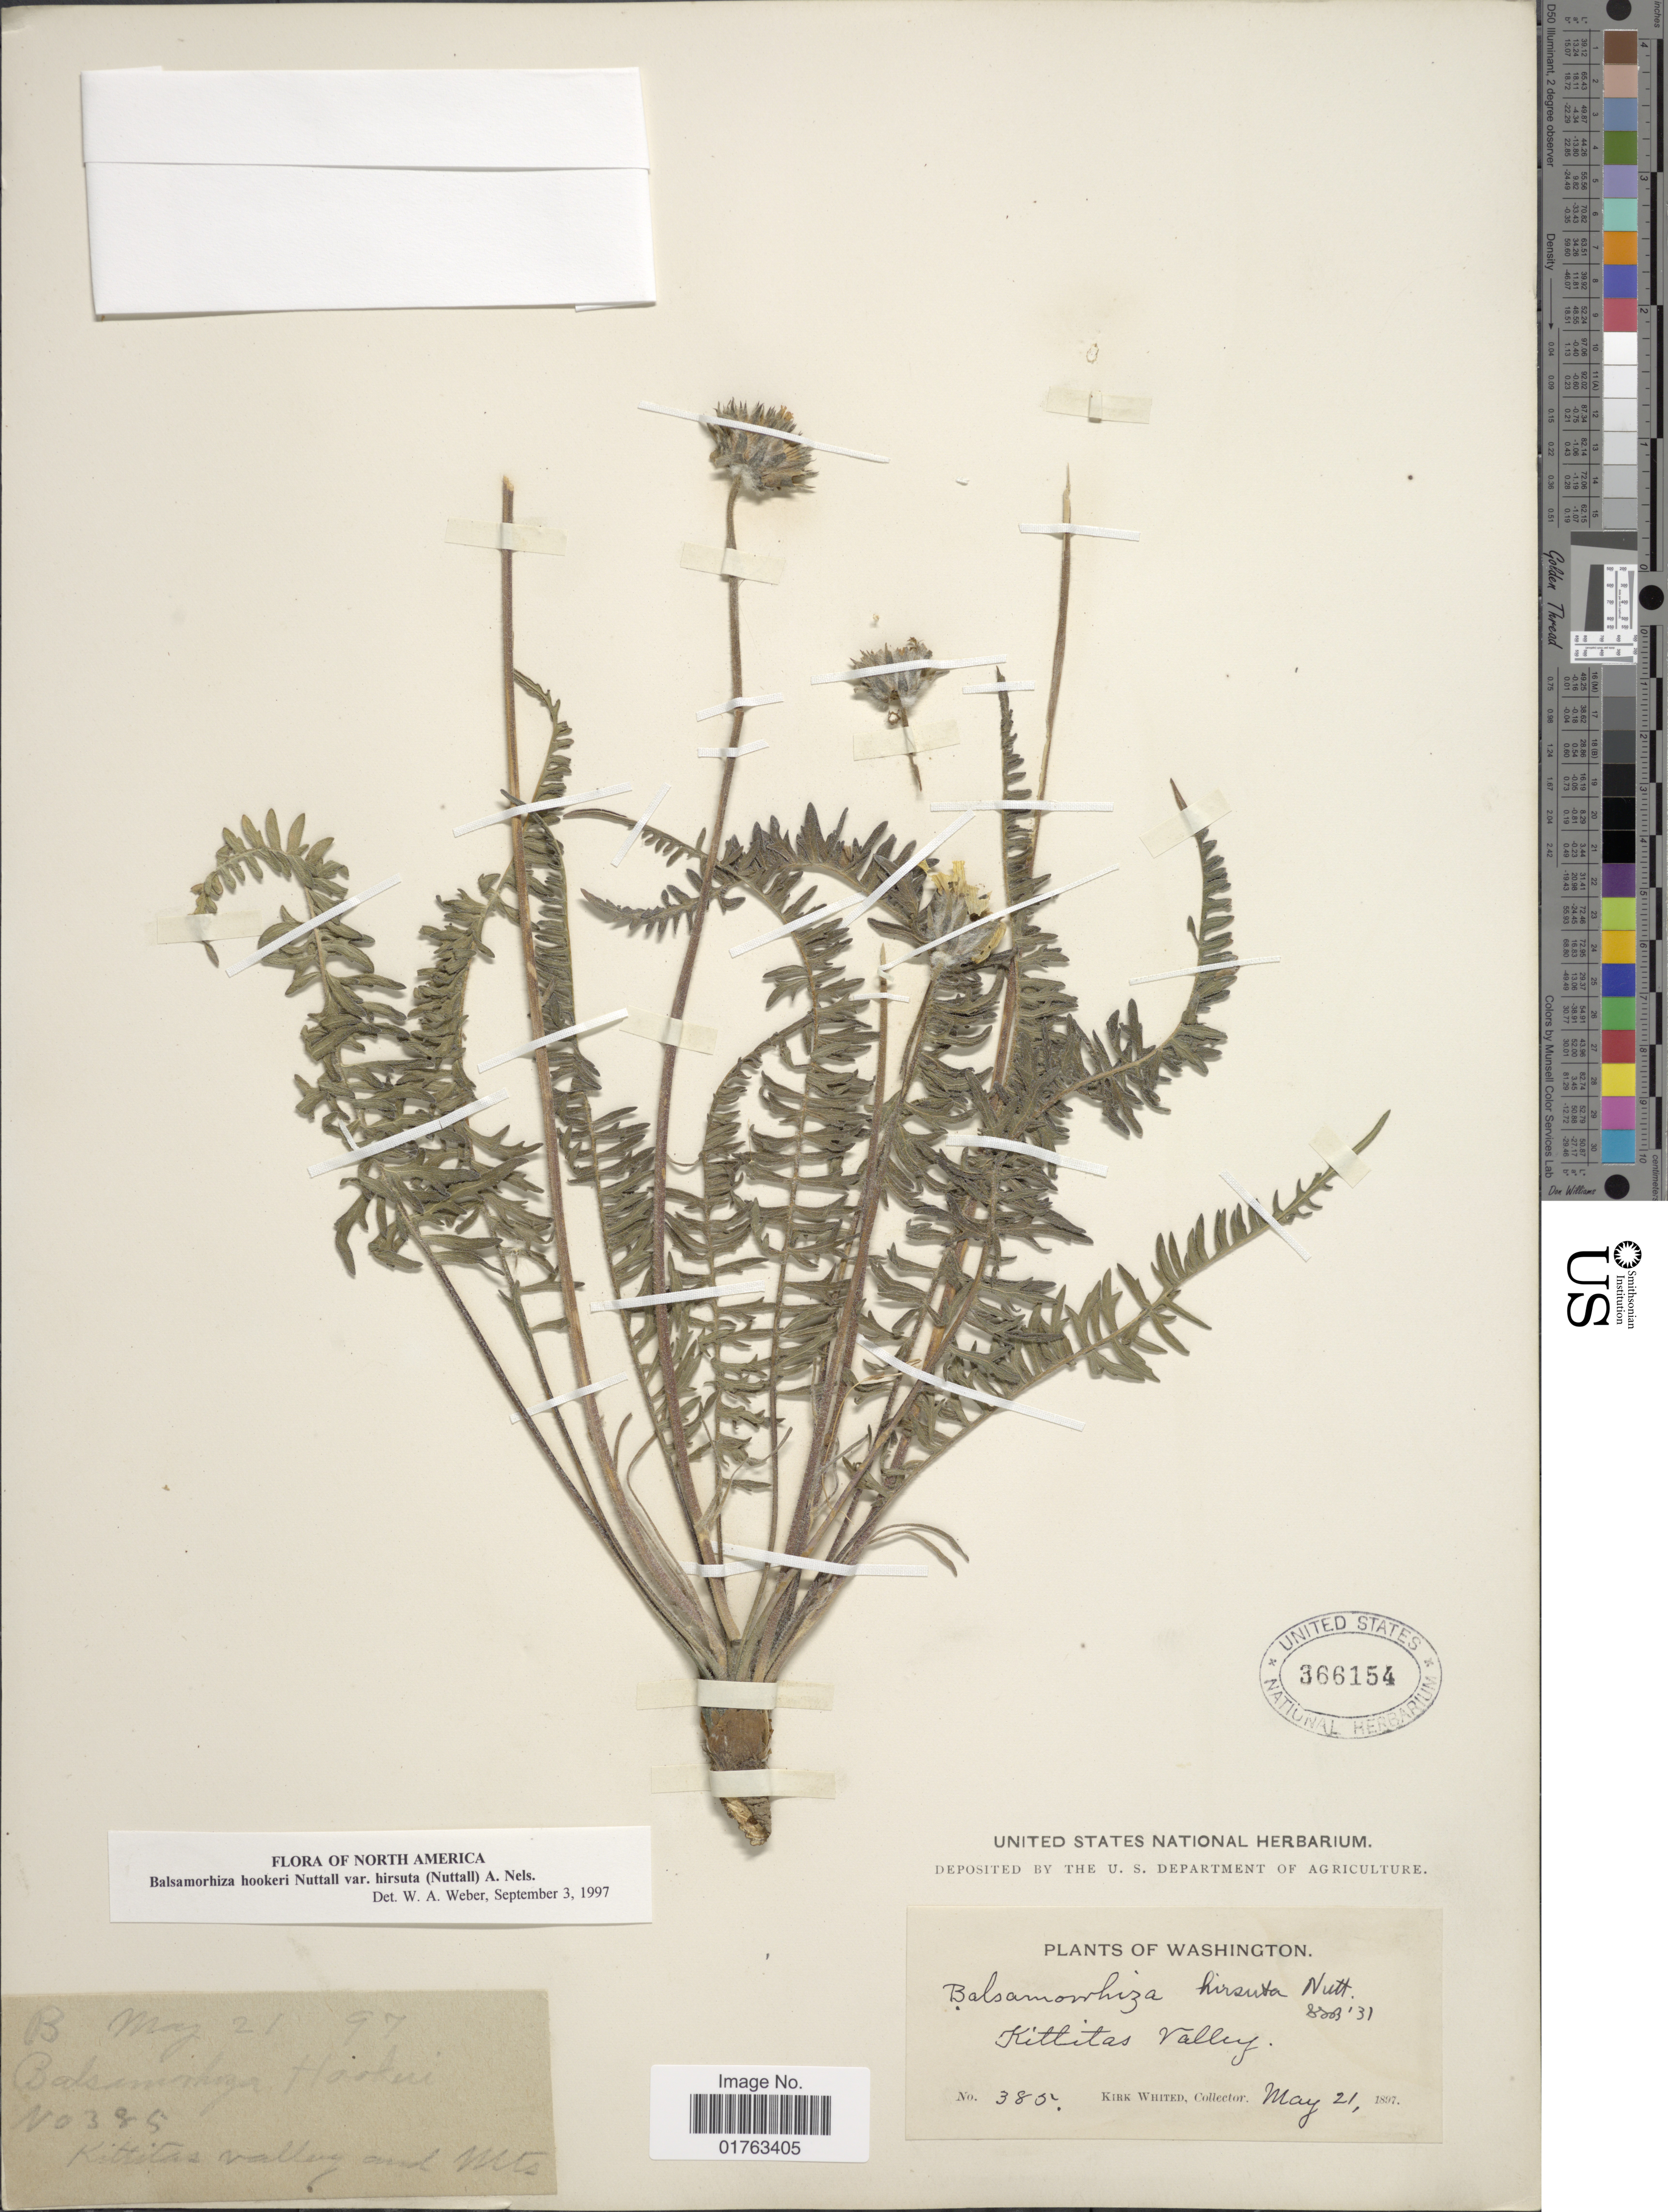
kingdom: Plantae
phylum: Tracheophyta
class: Magnoliopsida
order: Asterales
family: Asteraceae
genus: Balsamorhiza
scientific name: Balsamorhiza hookeri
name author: Nutt.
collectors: K. Whited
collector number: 385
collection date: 1897-05-21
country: United States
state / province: Washington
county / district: Kittitas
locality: Kittitas Valley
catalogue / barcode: US 366154